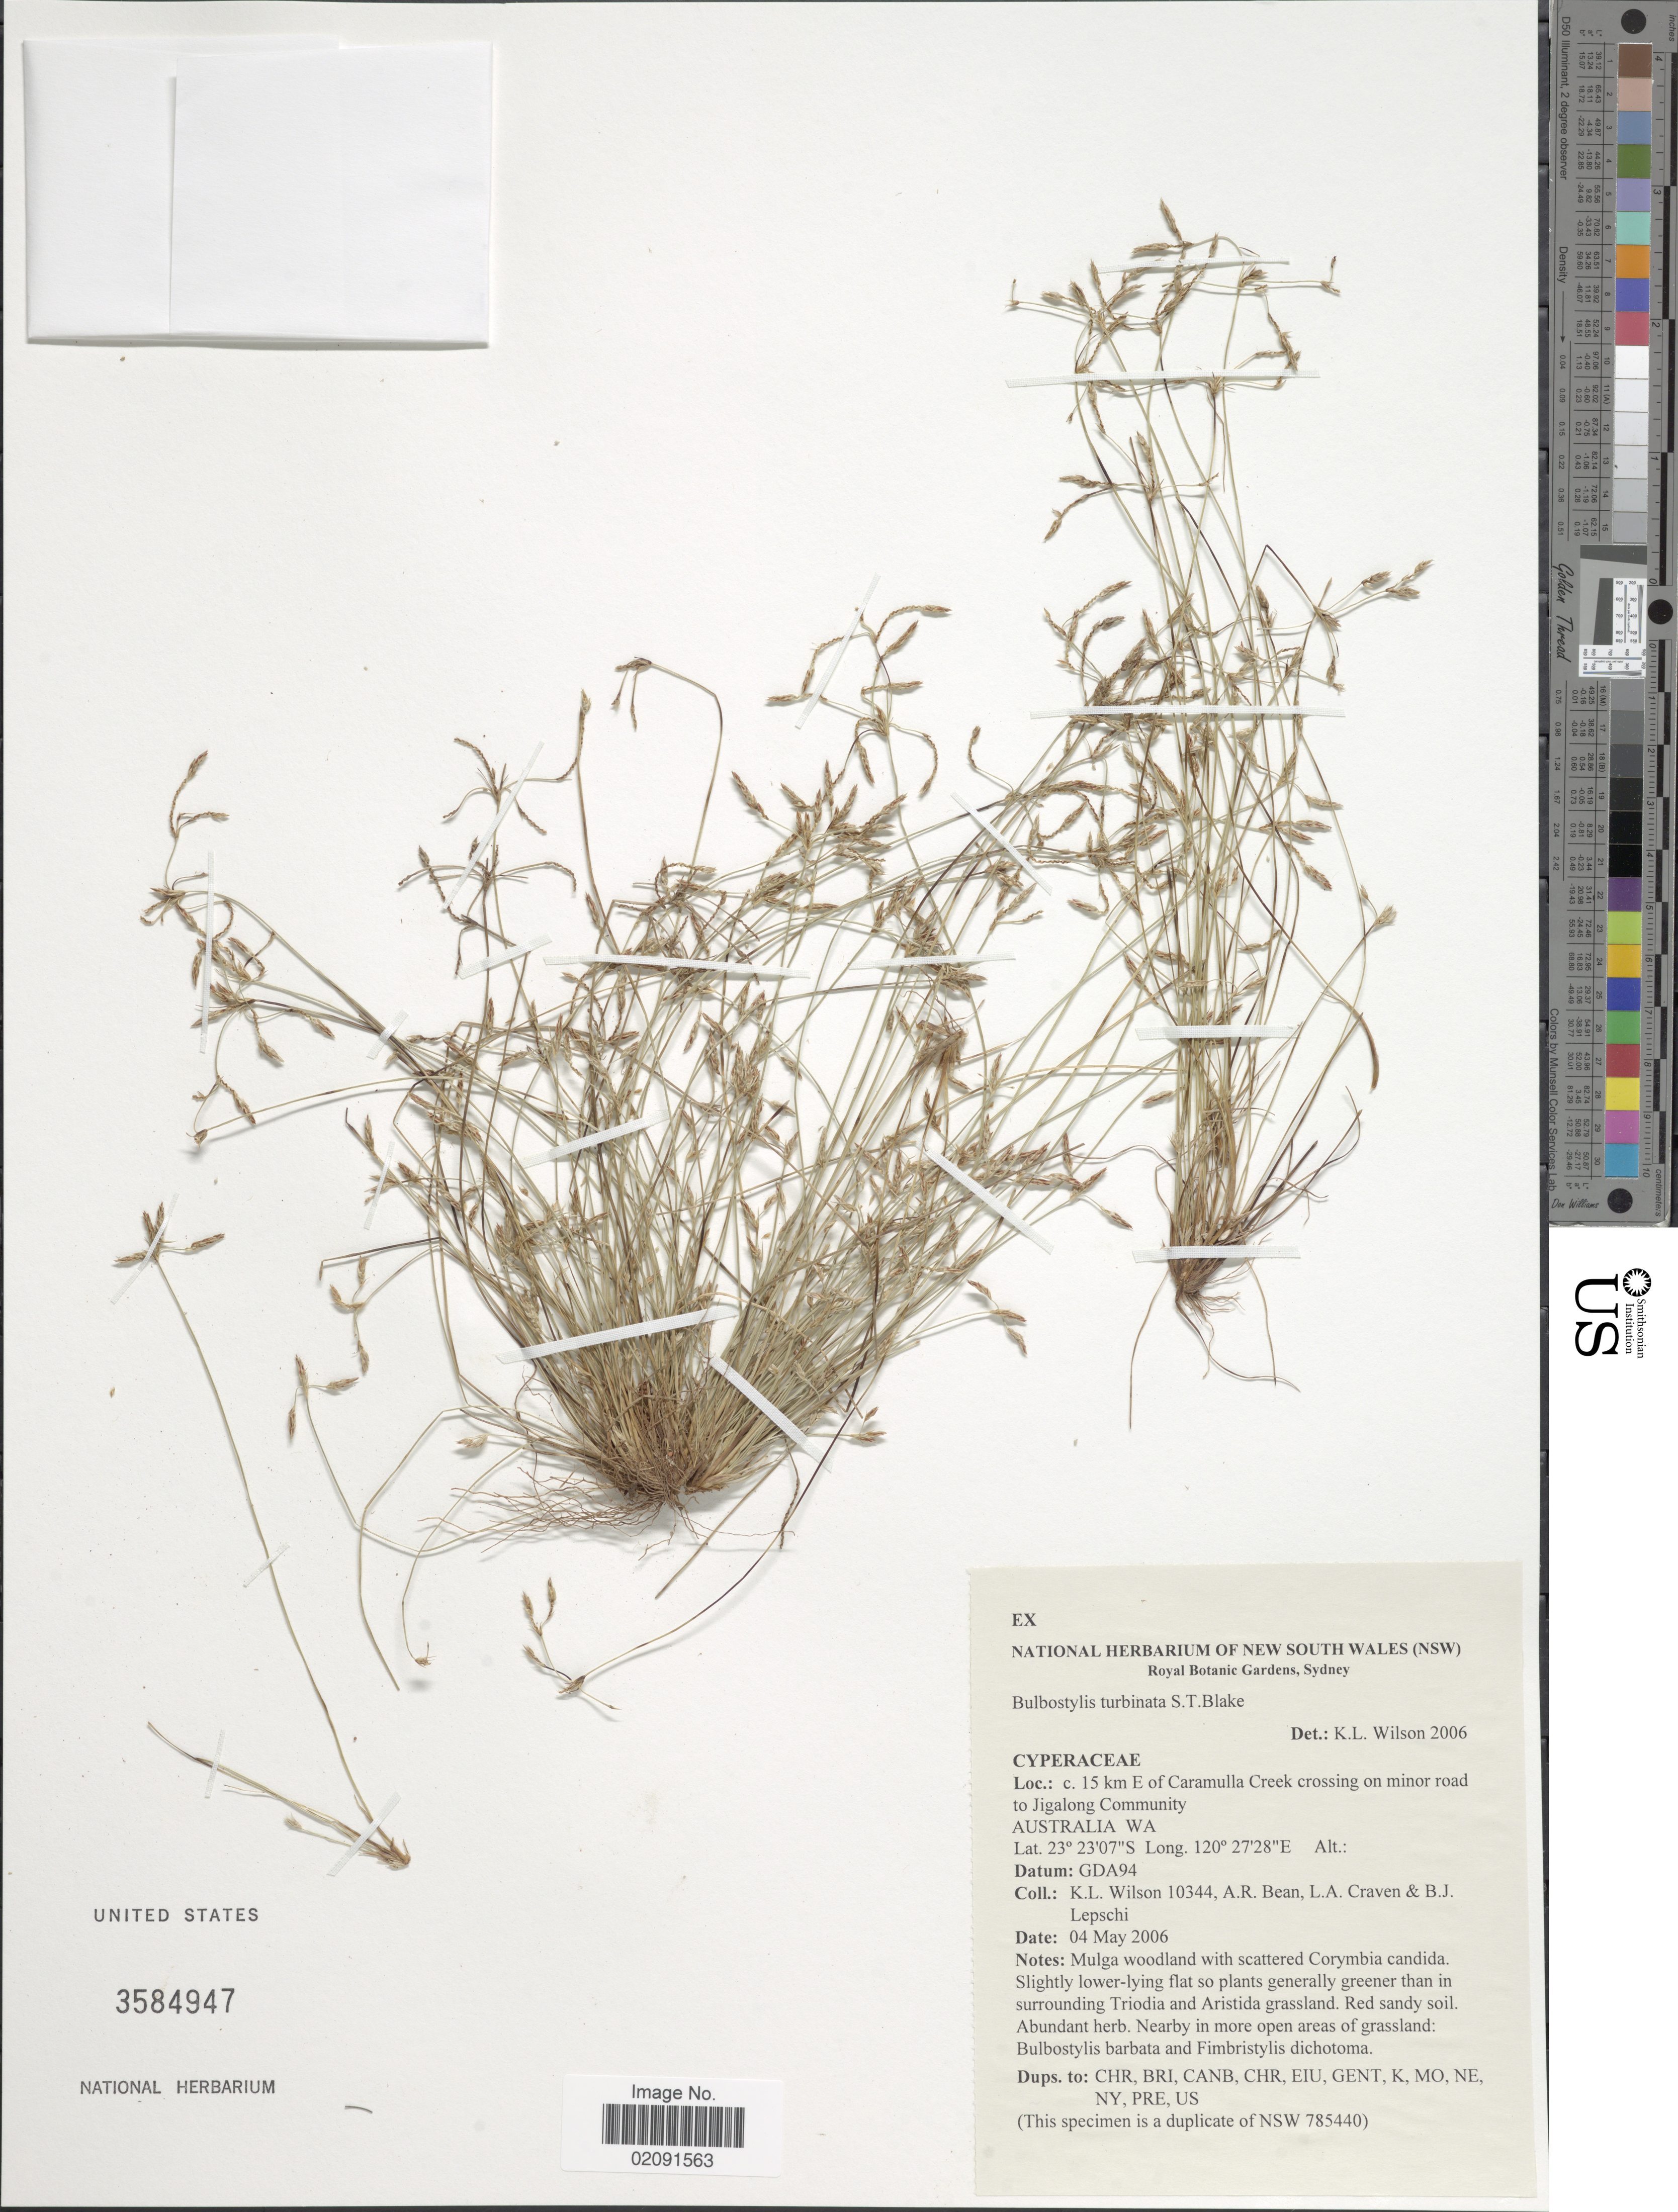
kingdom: Plantae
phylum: Tracheophyta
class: Liliopsida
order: Poales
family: Cyperaceae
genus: Bulbostylis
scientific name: Bulbostylis turbinata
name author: S.T. Blake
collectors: K. L. Wilson, A. R. Bean, L. A. Craven & B. Lepschi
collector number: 10344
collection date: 2006-05-04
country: Australia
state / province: Western Australia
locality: C. 15 km E of Caramulla Creek crossing on minor road to Jigalong Community.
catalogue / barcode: US 3584947